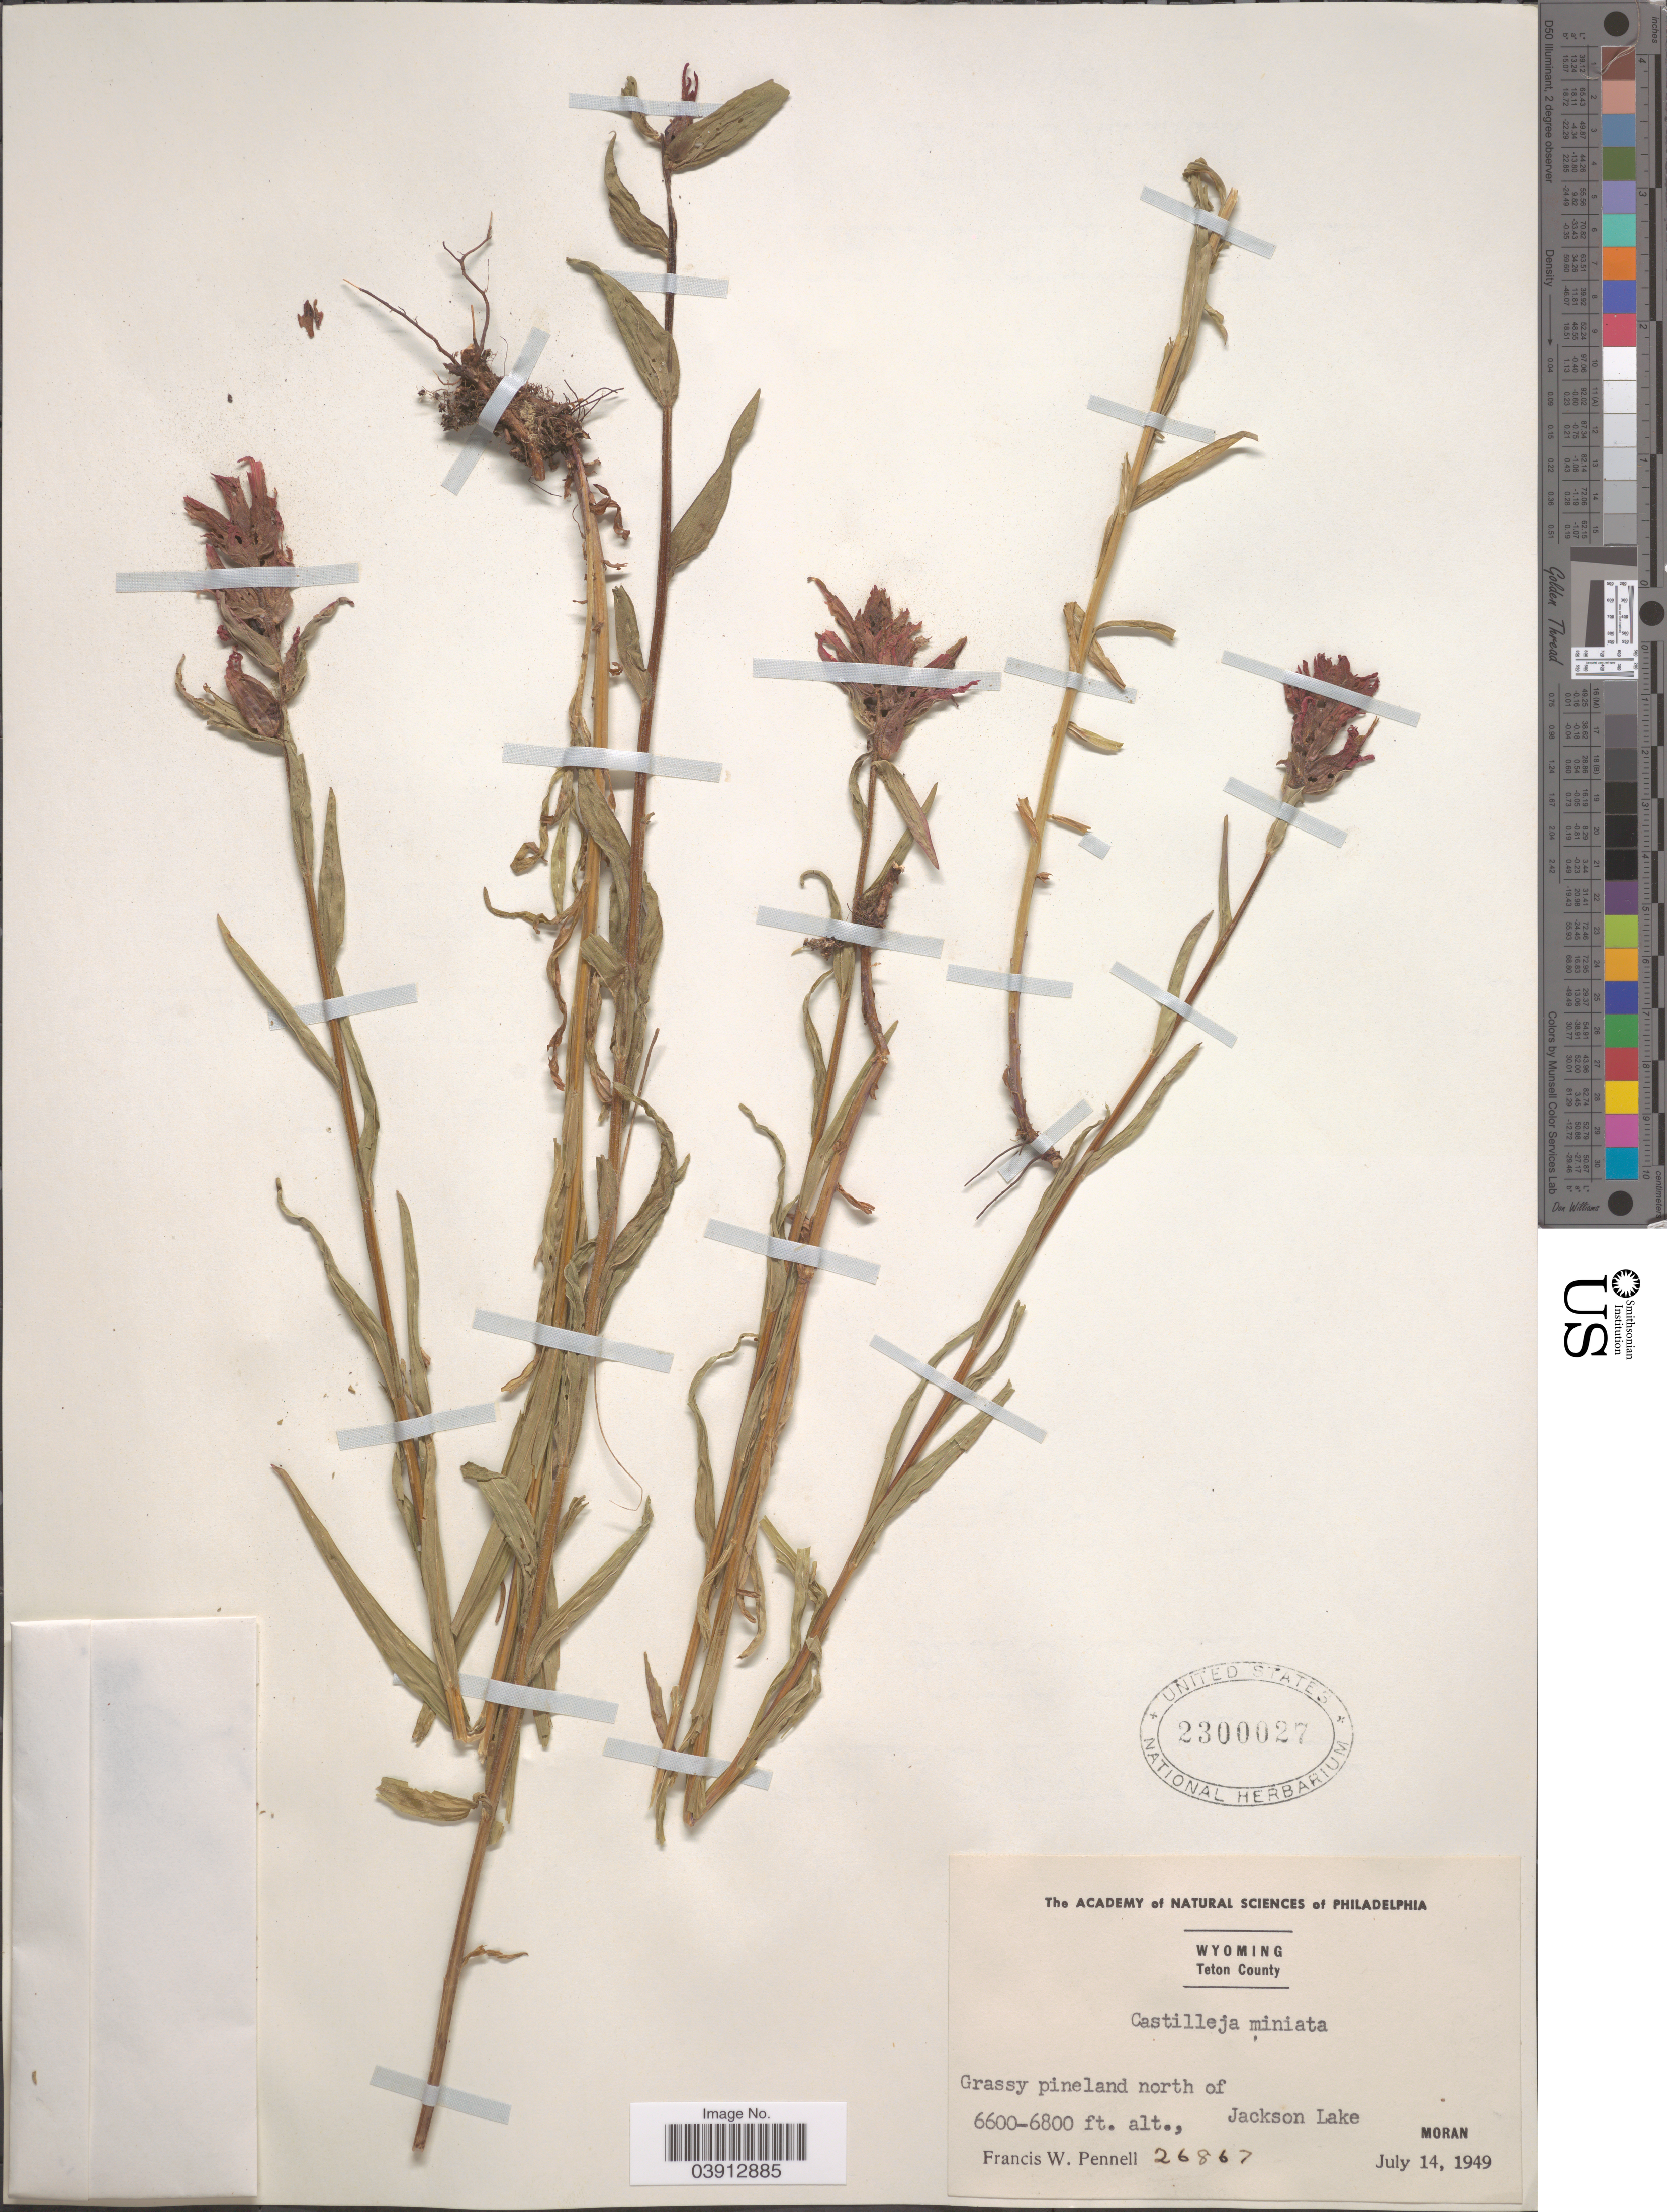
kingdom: Plantae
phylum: Tracheophyta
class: Magnoliopsida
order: Lamiales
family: Orobanchaceae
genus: Castilleja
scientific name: Castilleja miniata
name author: Douglas ex Hook.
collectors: F. W. Pennell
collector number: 26867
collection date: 1949-07-14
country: United States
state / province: Wyoming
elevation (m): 2012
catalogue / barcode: US 2300027